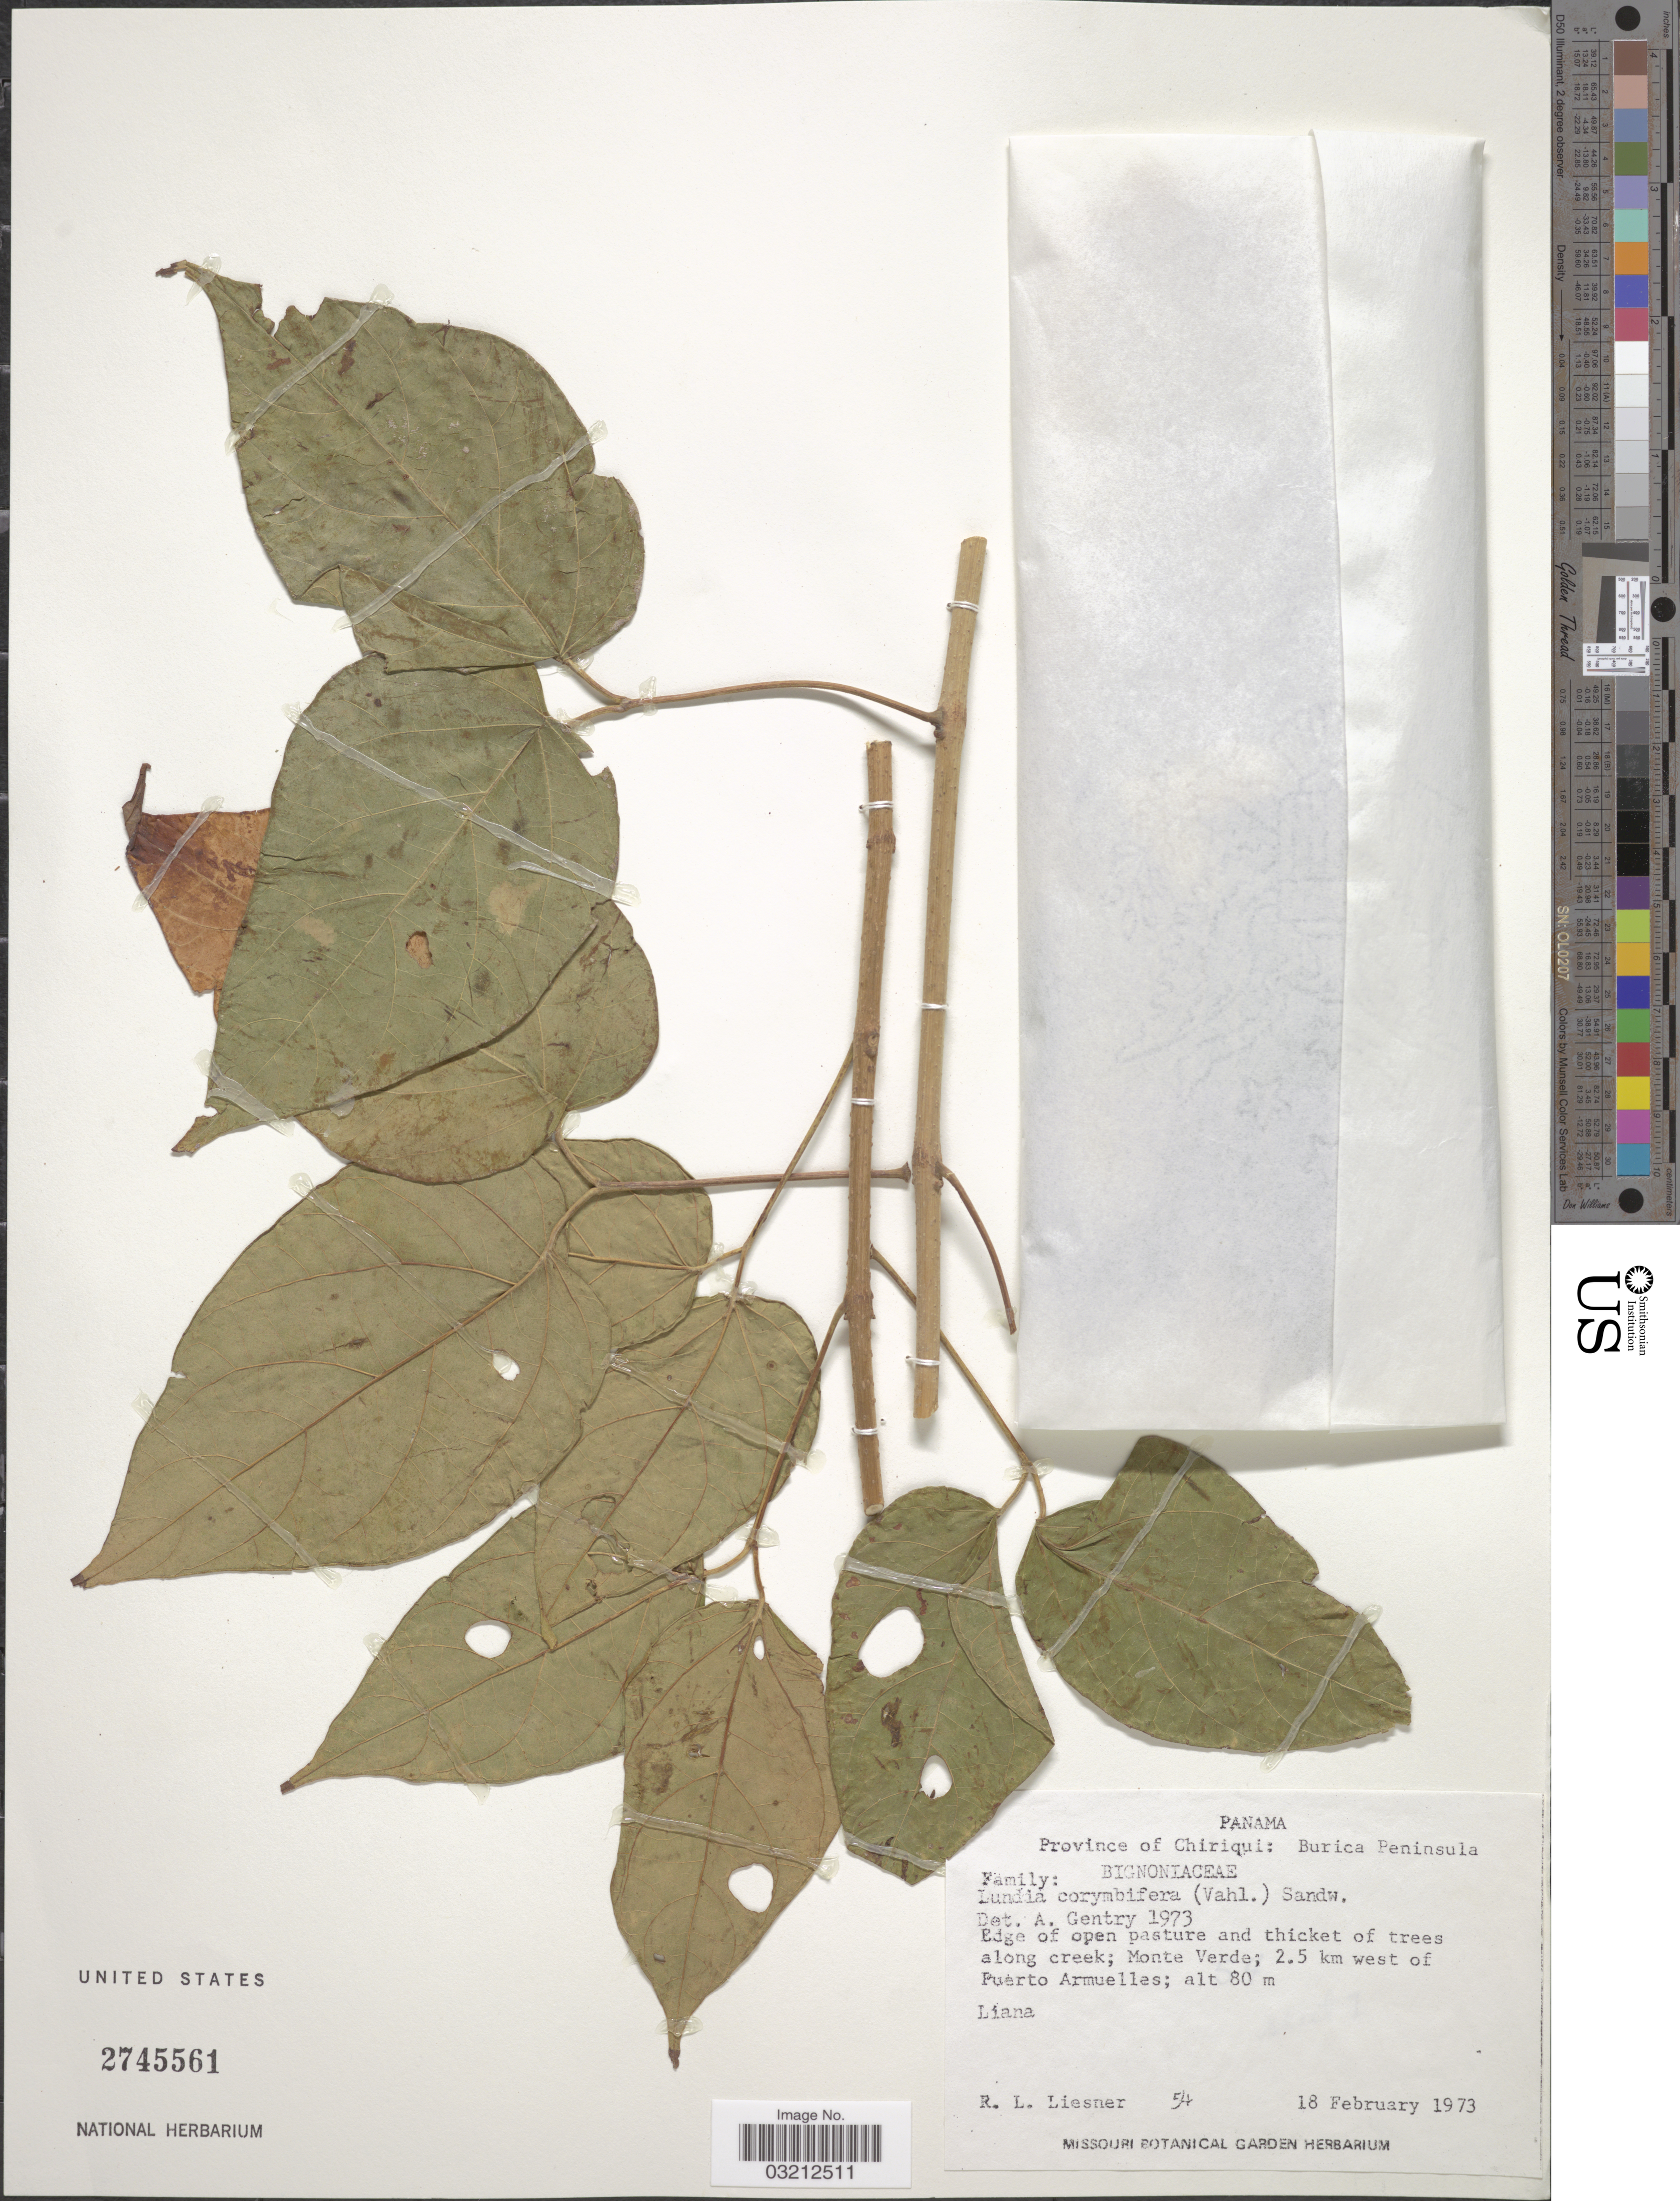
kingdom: Plantae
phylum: Tracheophyta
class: Magnoliopsida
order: Lamiales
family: Bignoniaceae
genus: Lundia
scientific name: Lundia corymbifera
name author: (Vahl) Sandwith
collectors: R. L. Liesner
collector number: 54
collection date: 1973-02-18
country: Panama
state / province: Chiriqui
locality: Burica Peninsula. Monte Verde; 2.5 km west of Puerto Armuelles.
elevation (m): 80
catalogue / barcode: US 2745561